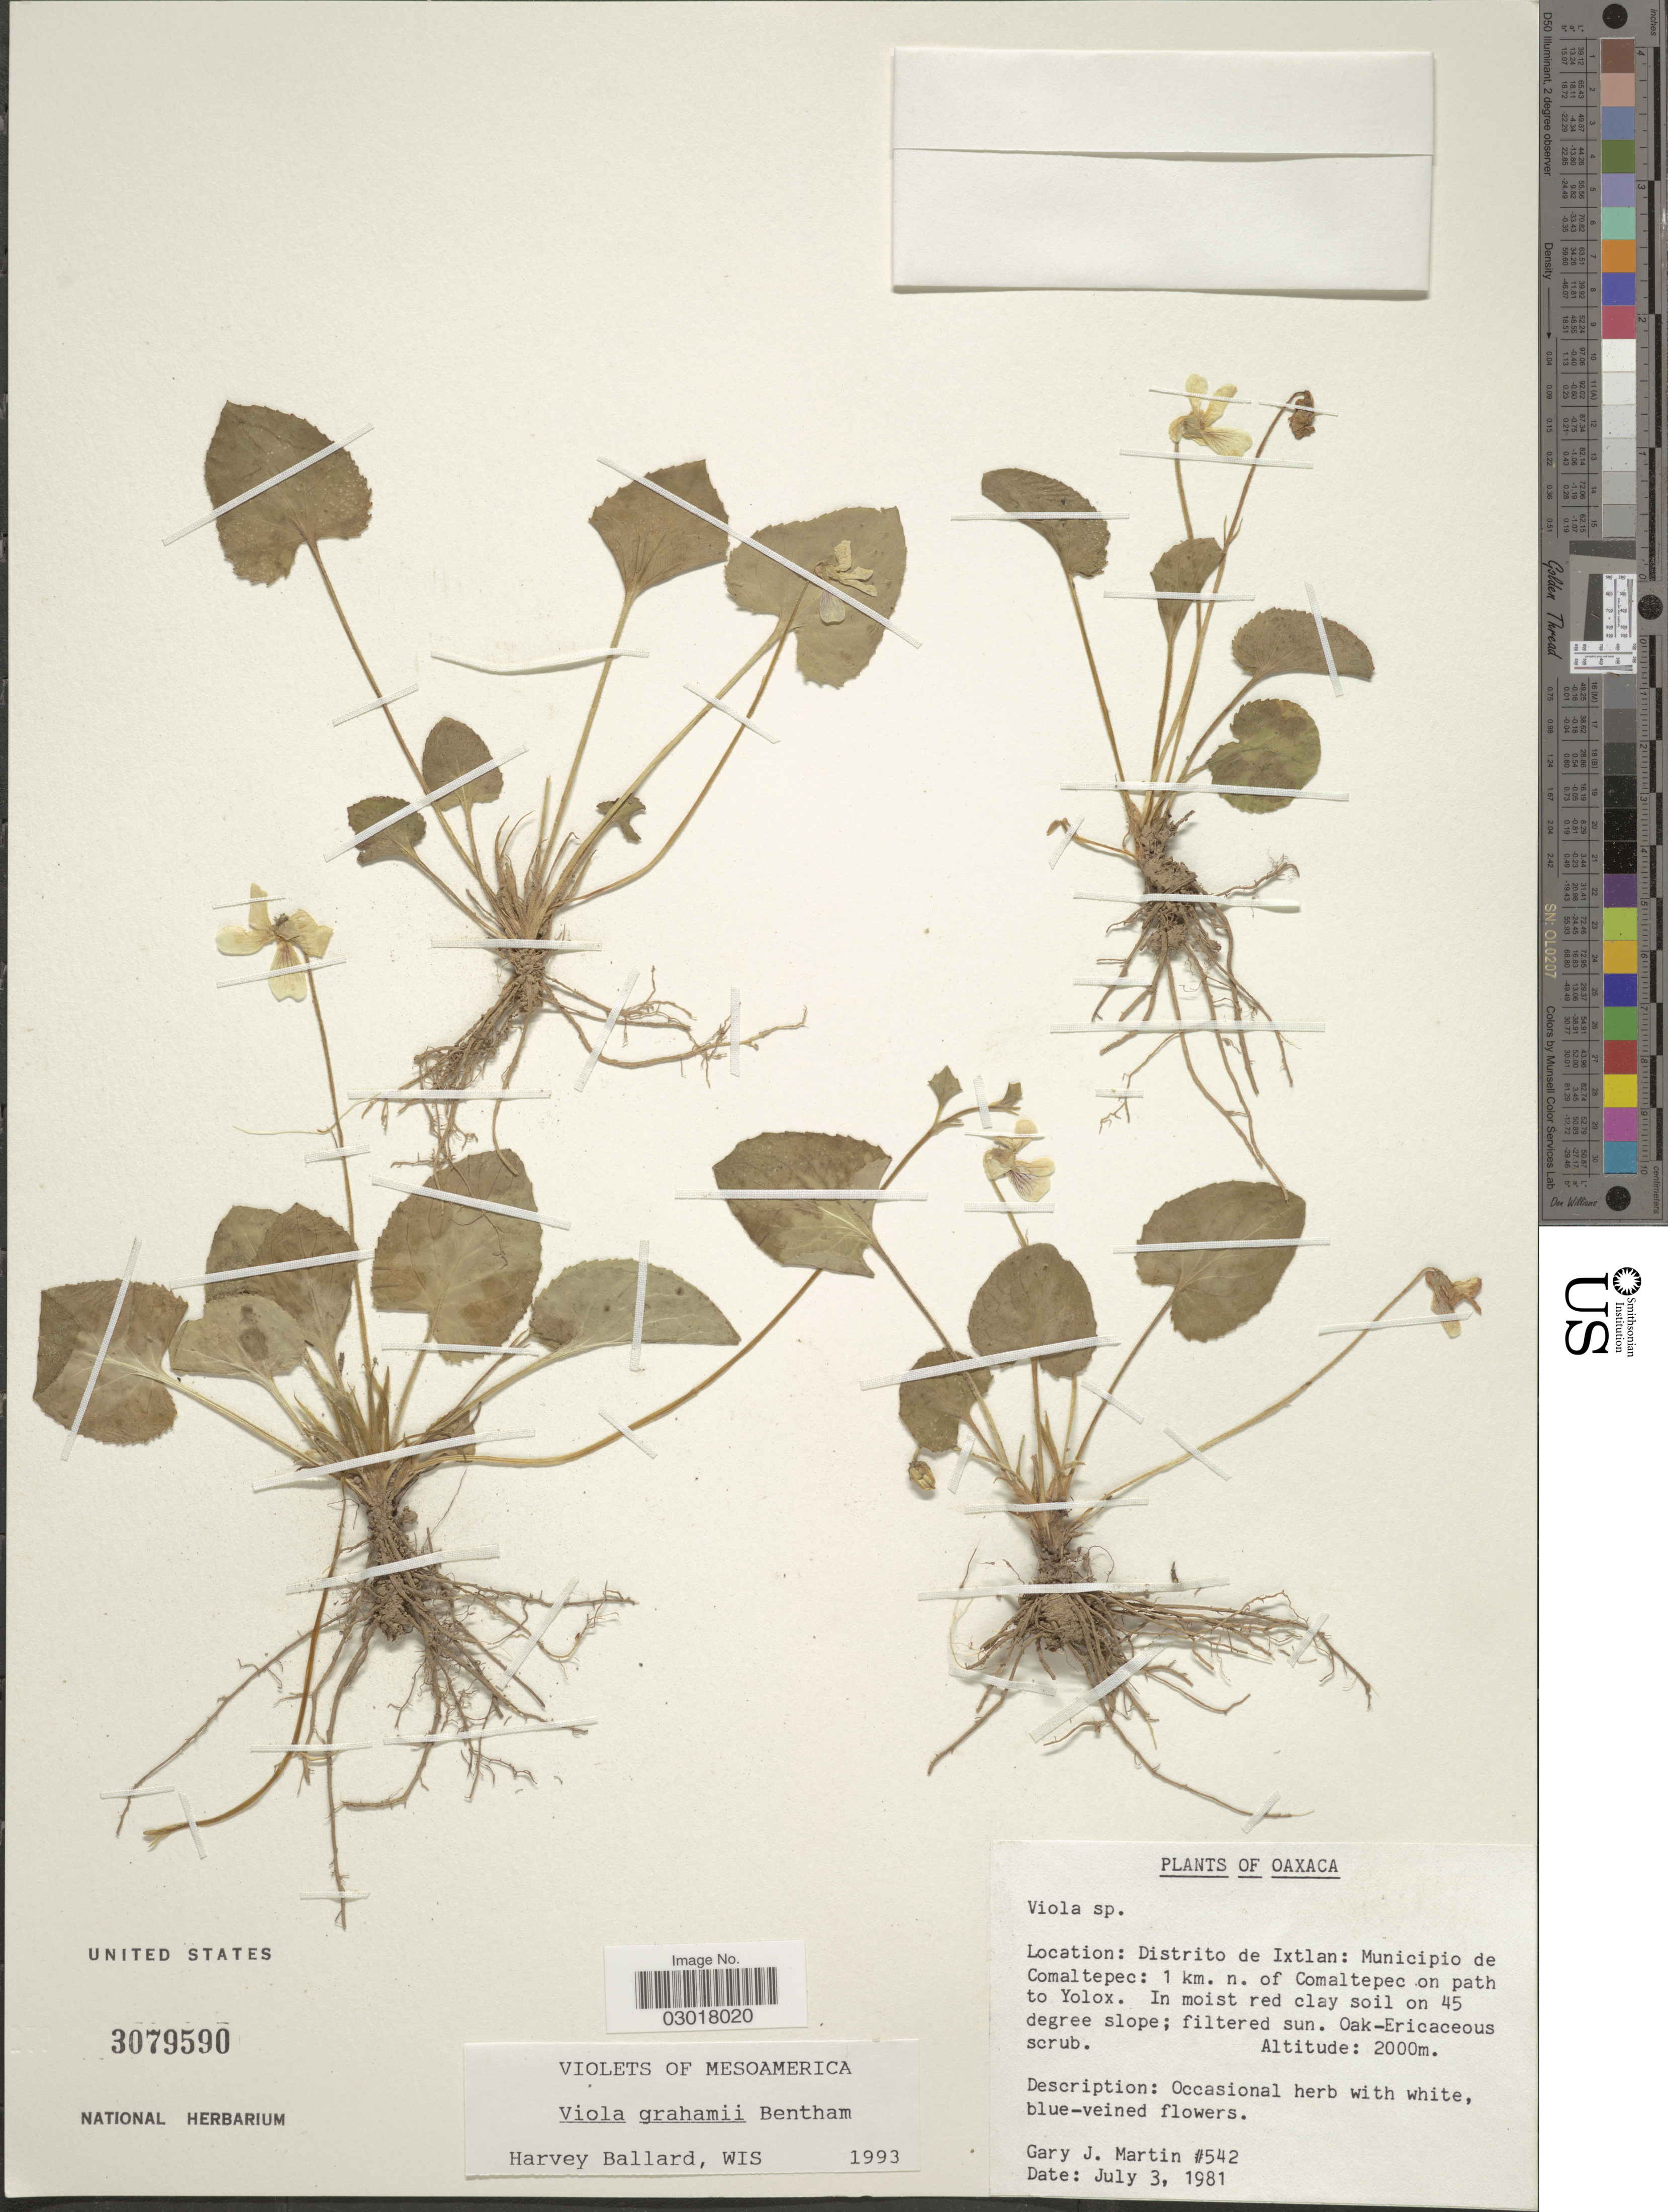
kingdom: Plantae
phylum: Tracheophyta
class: Magnoliopsida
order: Malpighiales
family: Violaceae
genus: Viola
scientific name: Viola grahamii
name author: Benth.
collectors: G. J. Martin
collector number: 542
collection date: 1981-07-03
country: Mexico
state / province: Oaxaca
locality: Distrito de Ixtlan: Municipio de Comaltepec: 1 km. n. of Comaltepec on path to Yolox.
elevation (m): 2000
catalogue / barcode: US 3079590